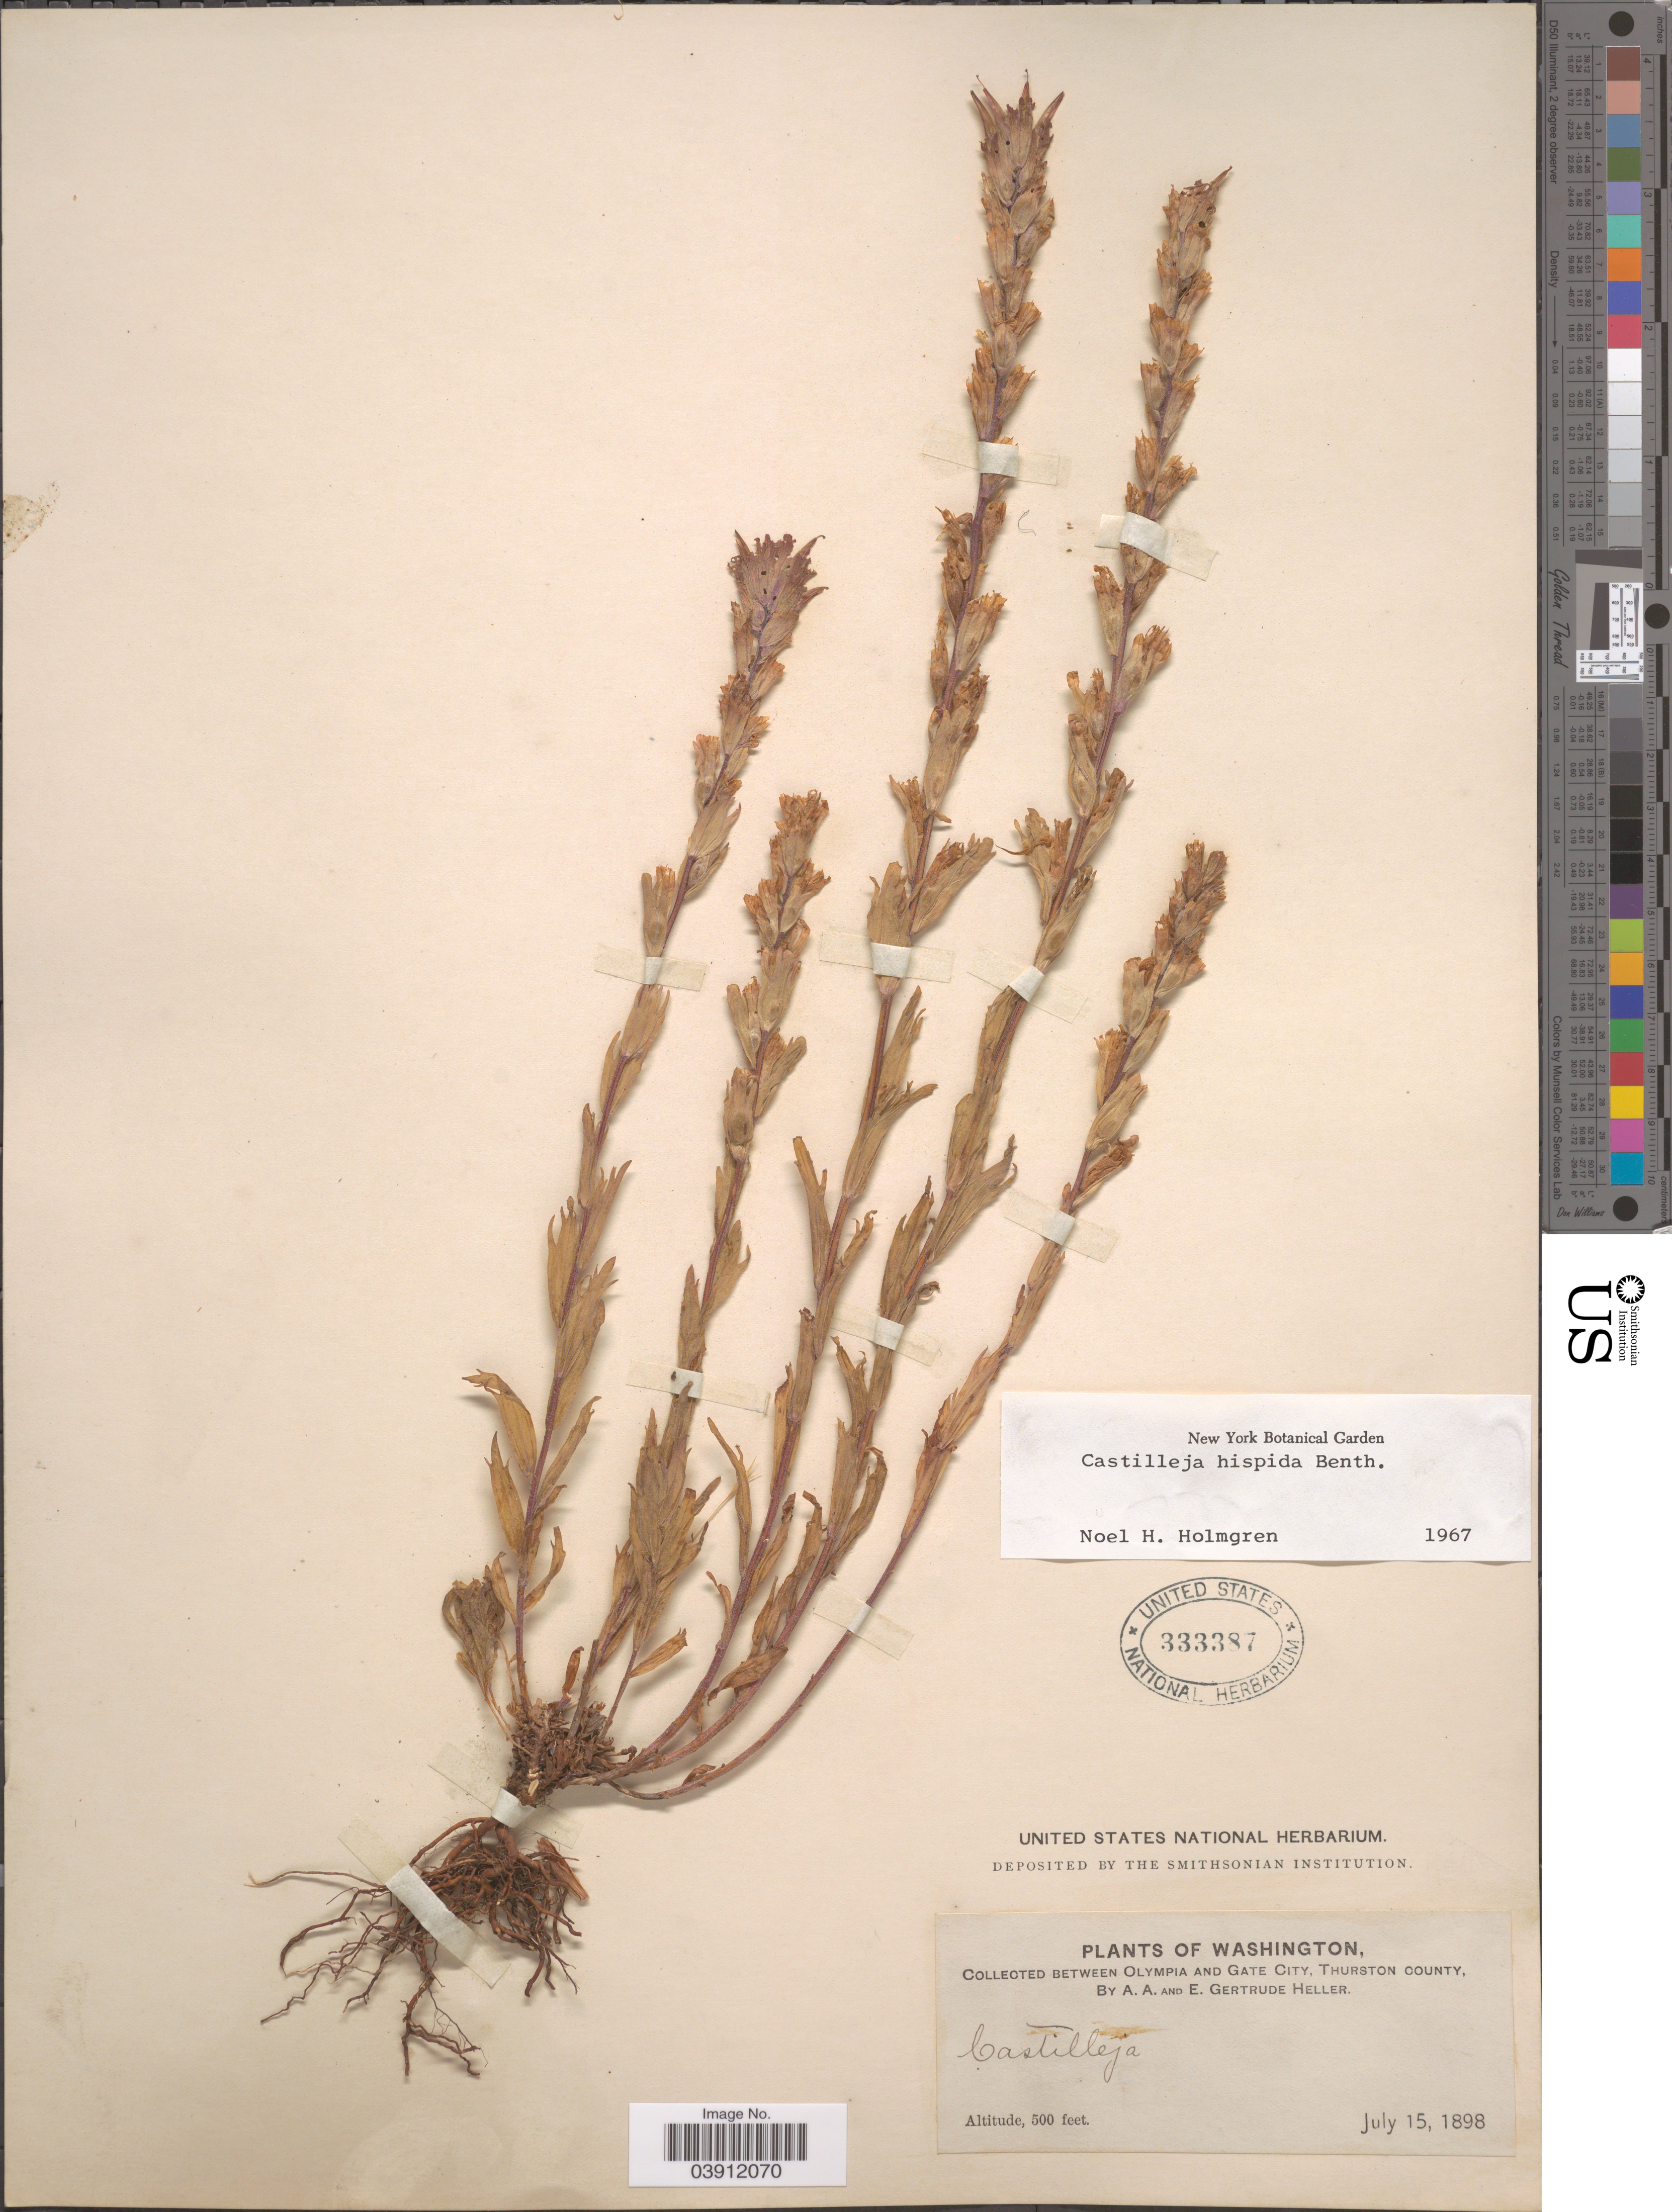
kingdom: Plantae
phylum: Tracheophyta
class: Magnoliopsida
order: Lamiales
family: Orobanchaceae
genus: Castilleja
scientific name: Castilleja hispida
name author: Benth. ex Hook.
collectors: A. A. Heller & E. G. Heller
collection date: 1898-07-15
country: United States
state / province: Washington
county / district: Thurston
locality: Between Olympia and Gate City, Thurston County.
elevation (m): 152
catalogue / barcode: US 333387